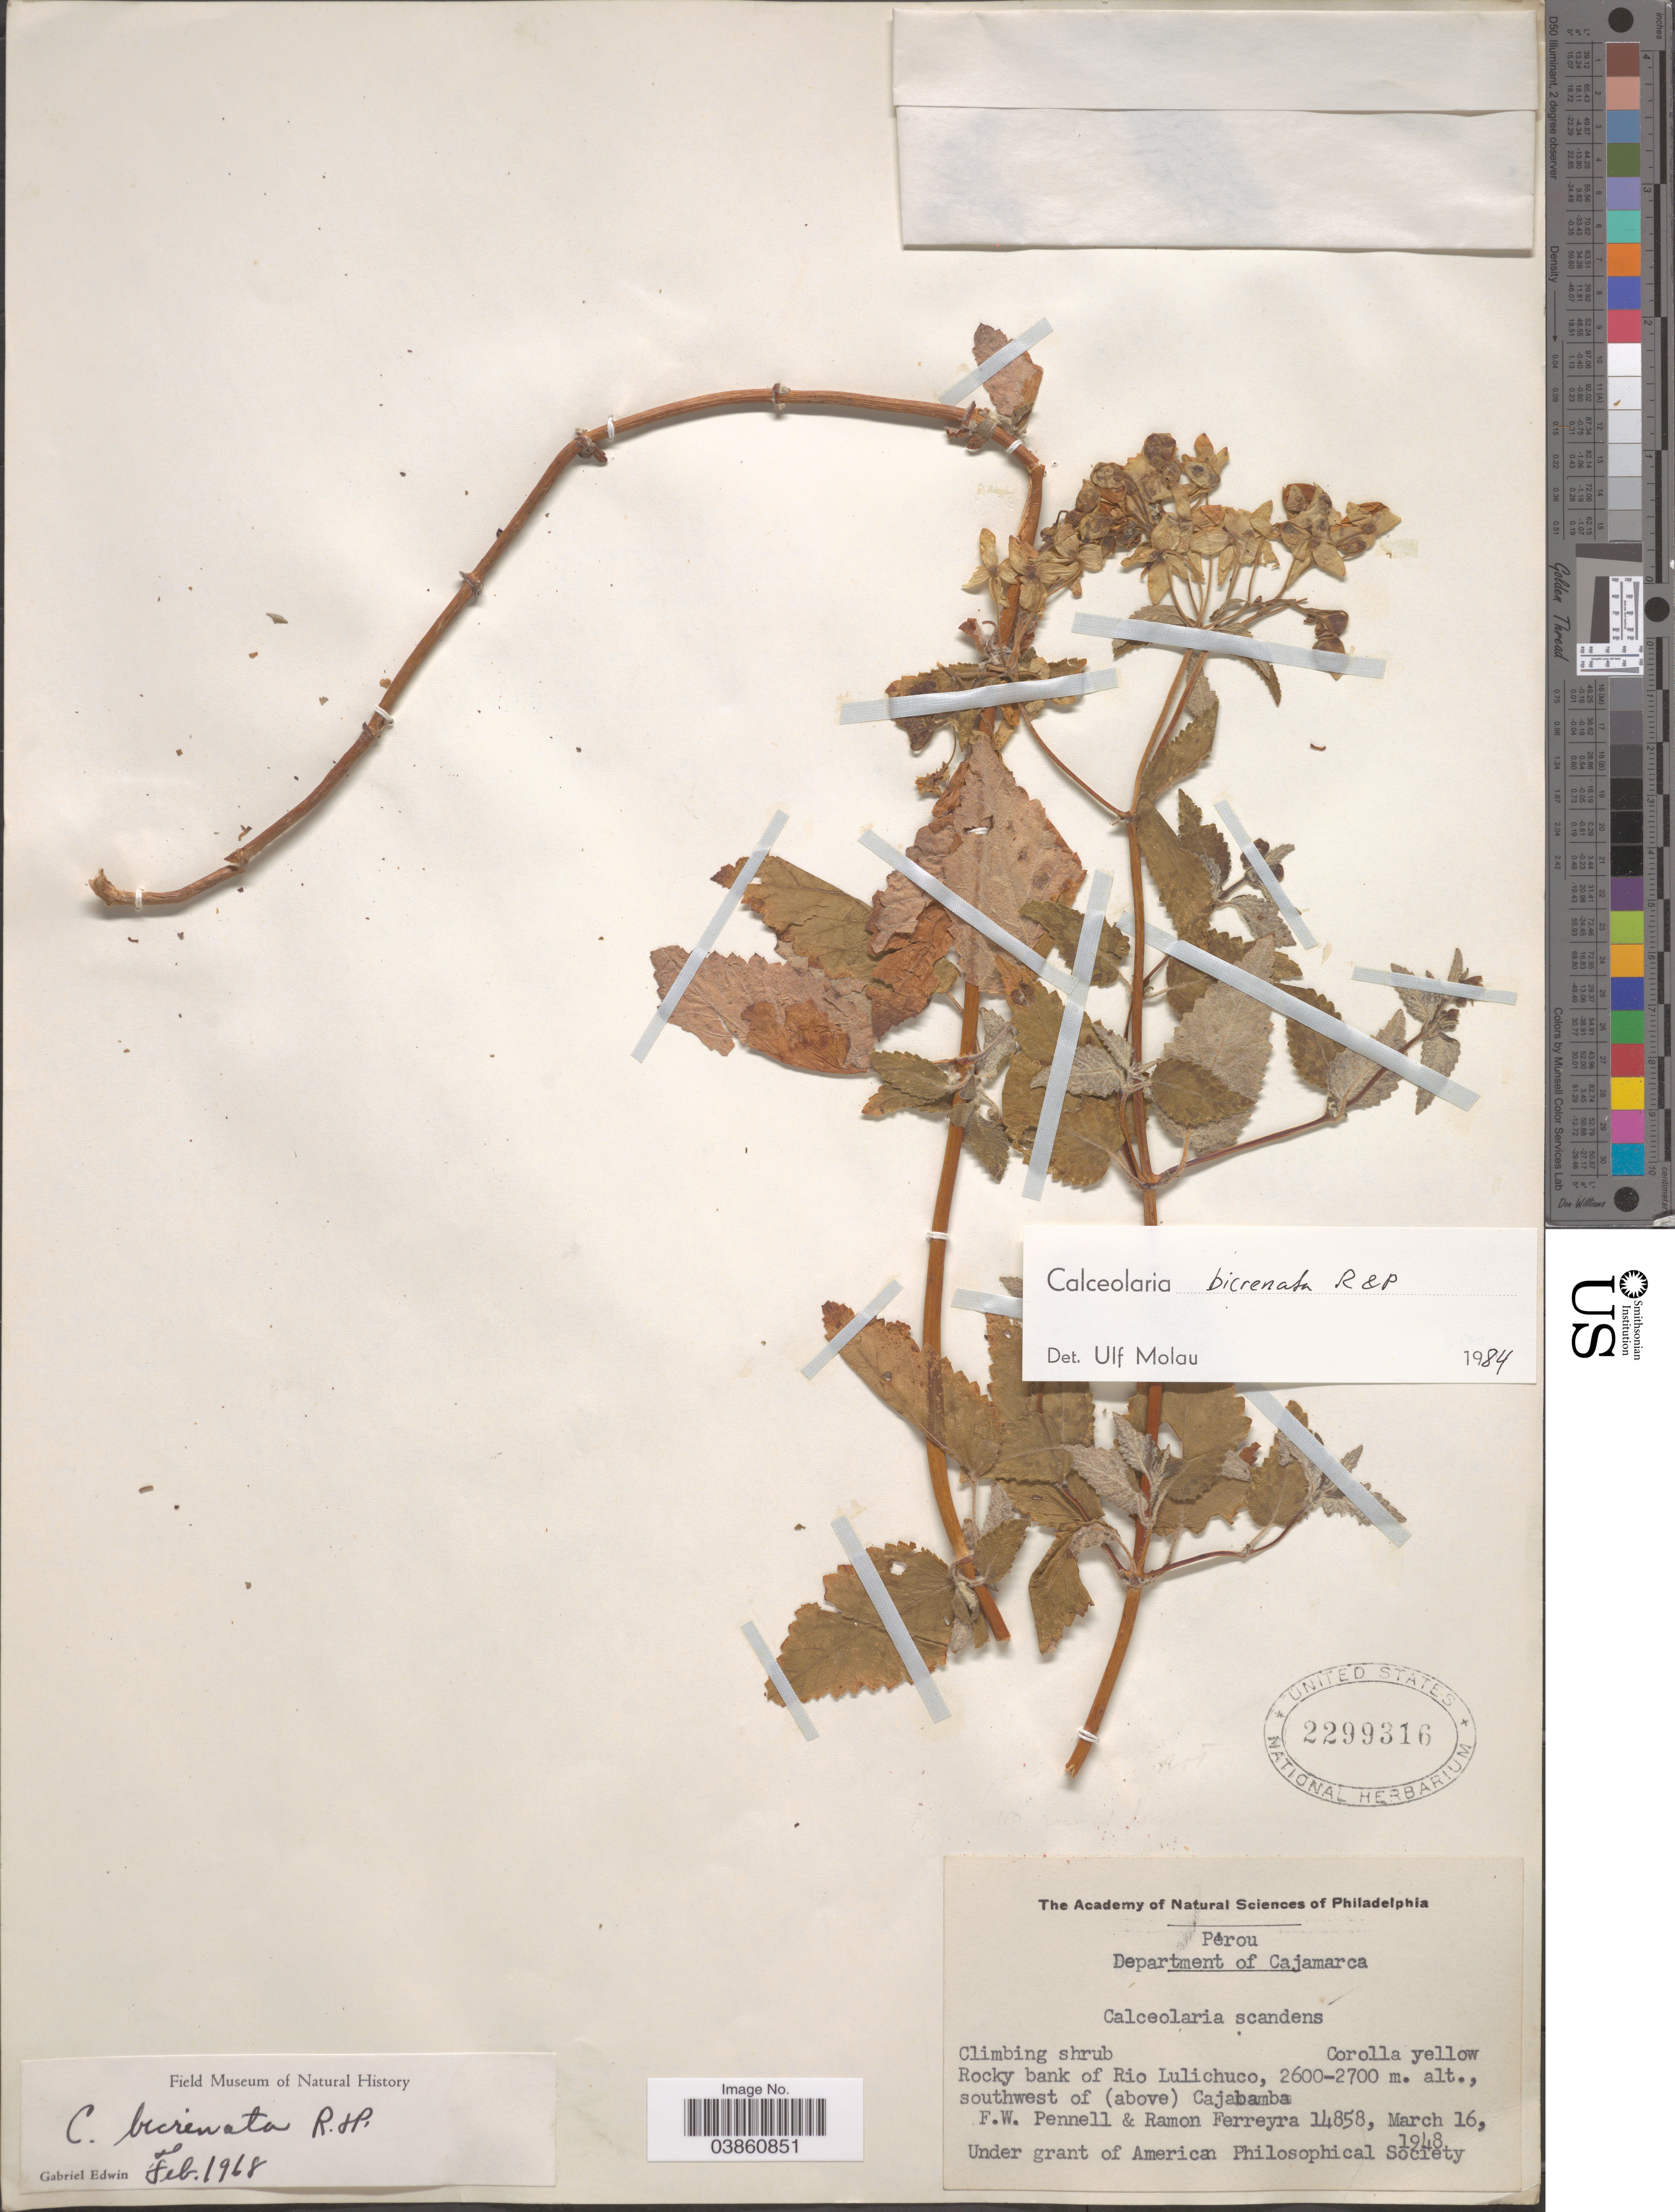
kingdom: Plantae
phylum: Tracheophyta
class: Magnoliopsida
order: Lamiales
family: Calceolariaceae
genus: Calceolaria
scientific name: Calceolaria bicrenata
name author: Ruiz & Pav.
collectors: F. W. Pennell & R. A. Ferreyra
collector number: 14858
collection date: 1948-03-16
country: Peru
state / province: Cajamarca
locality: Department of Cajamarca. Rocky bank of Rio Lulichuco, southwest of (above) Cajabamba.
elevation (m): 2600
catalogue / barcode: US 2299316